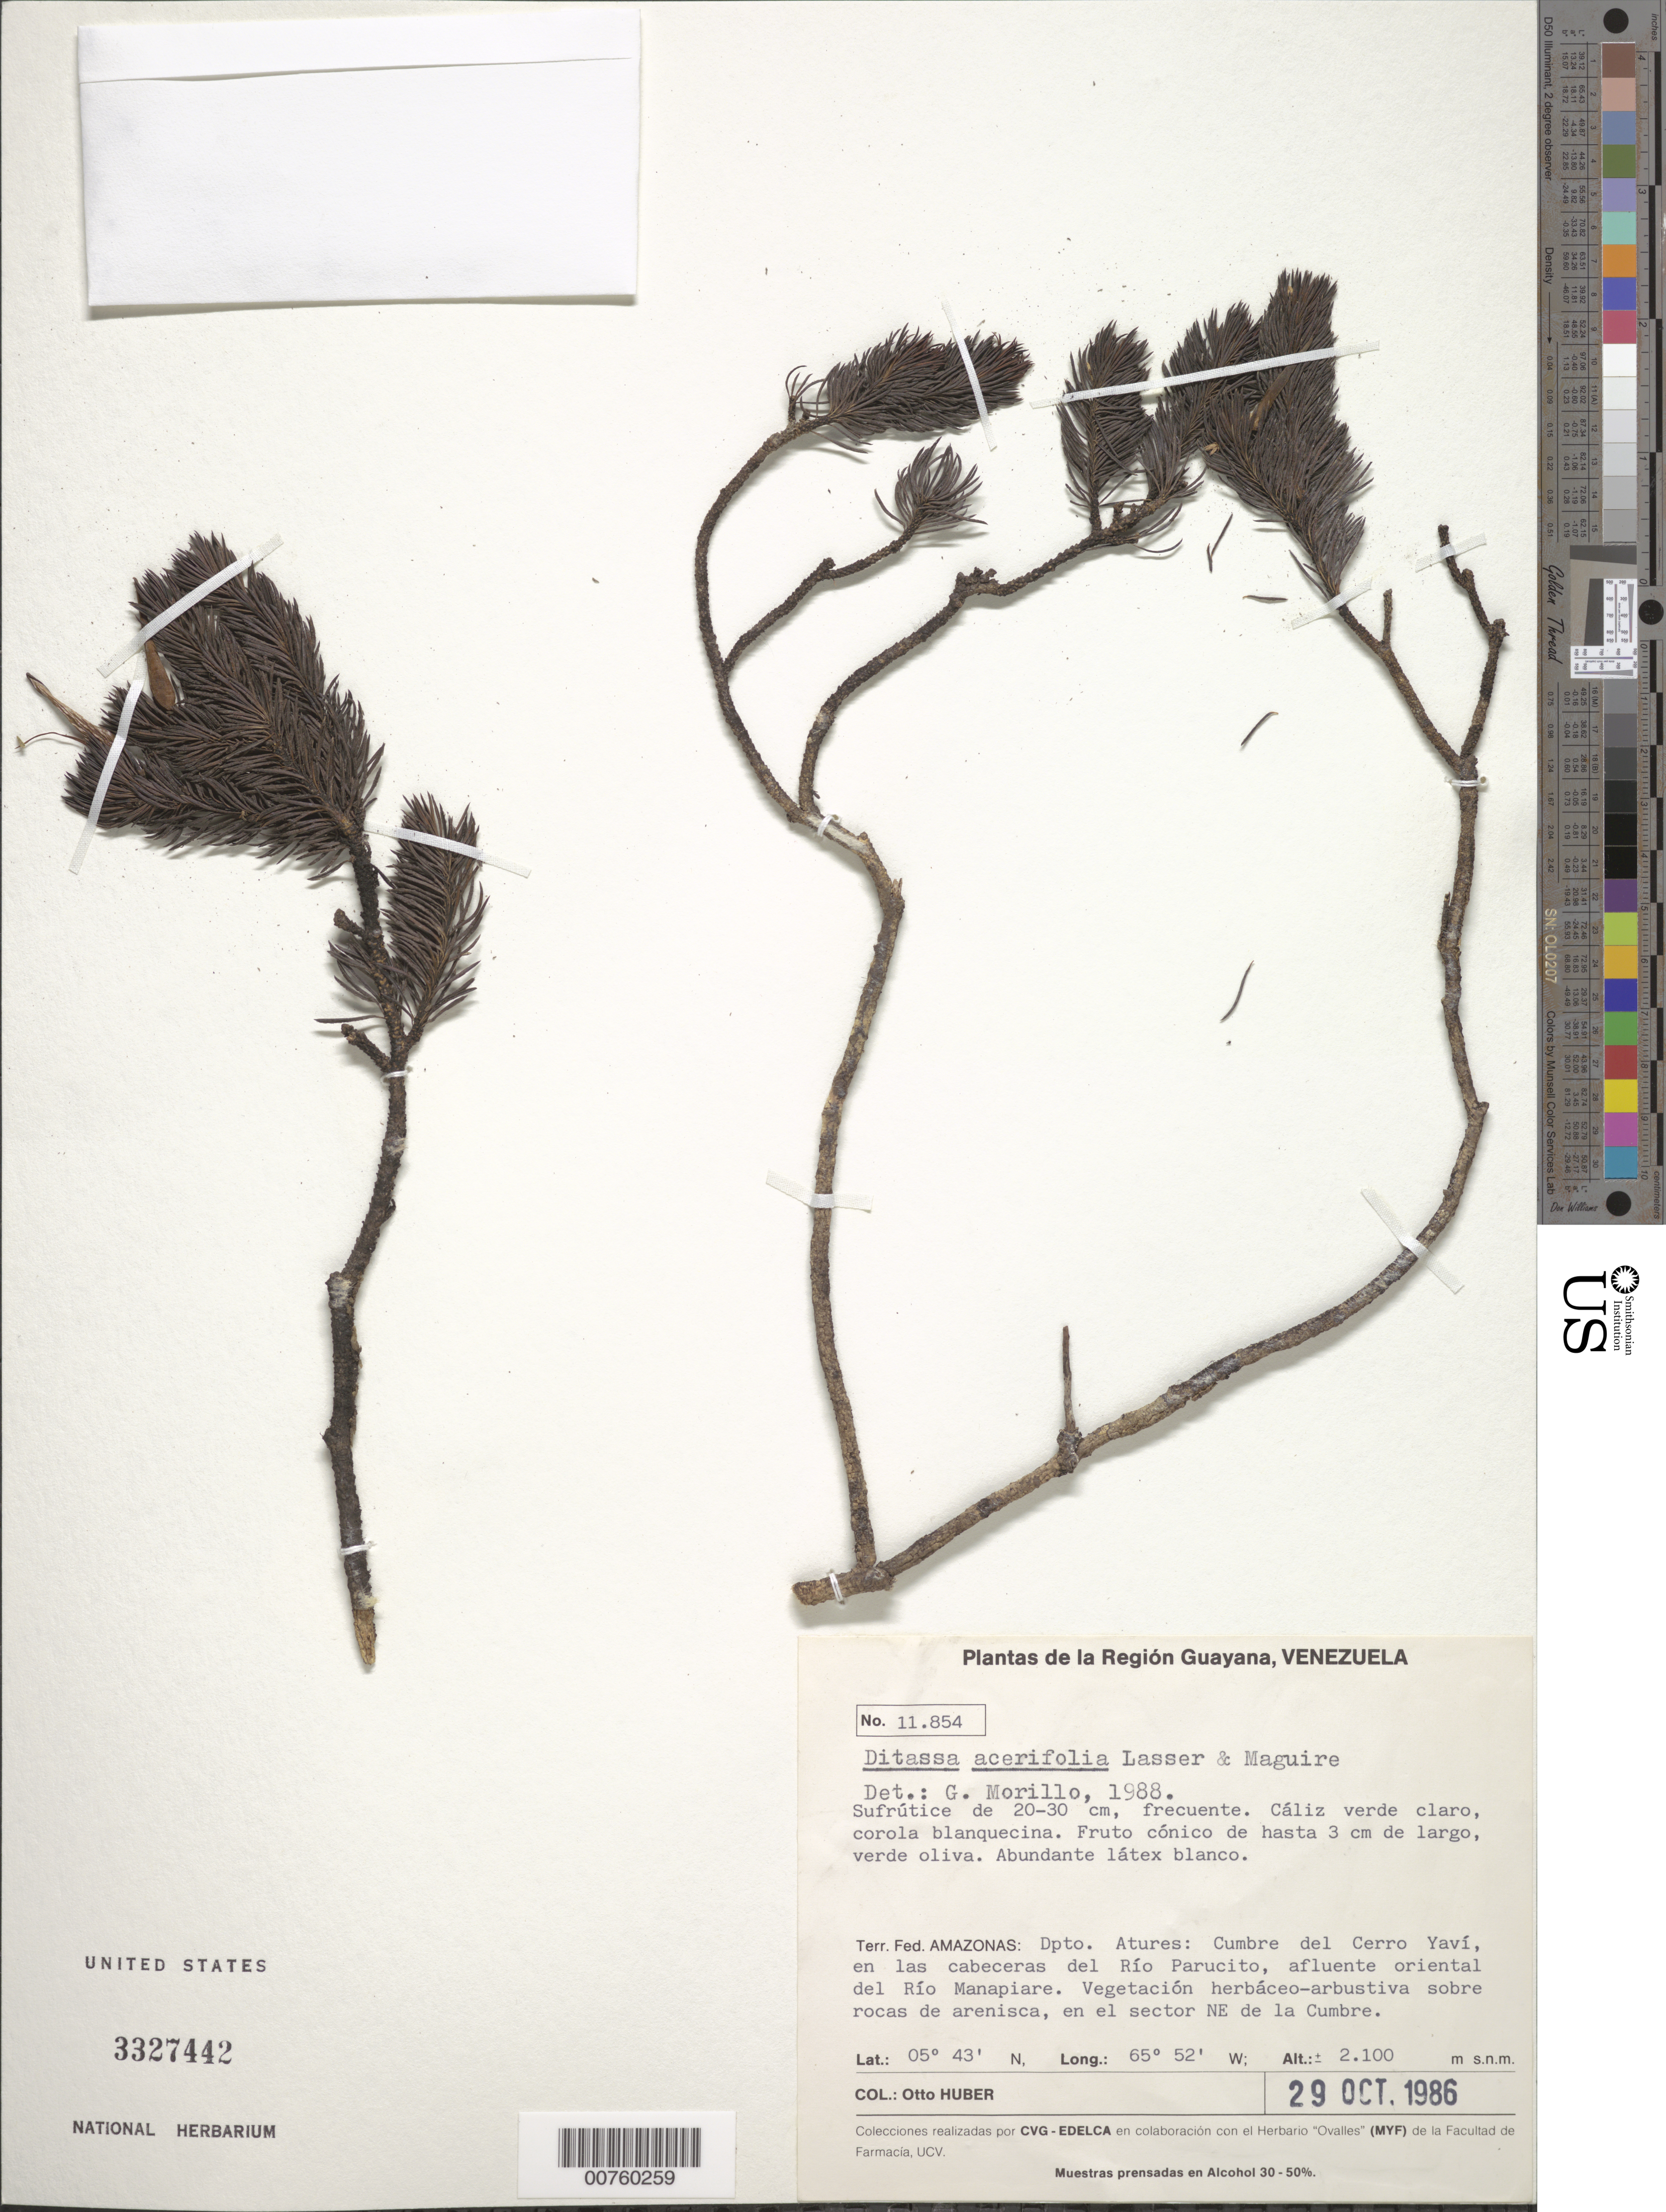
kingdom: Plantae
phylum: Tracheophyta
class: Magnoliopsida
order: Gentianales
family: Apocynaceae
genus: Ditassa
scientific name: Ditassa acerifolia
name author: Lasser & Maguire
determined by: Morillo, G. N.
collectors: O. Huber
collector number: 11854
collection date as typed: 29-Oct-86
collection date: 1986-10-29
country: Venezuela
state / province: Amazonas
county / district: Atures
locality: Cerro Yaví, Río Parucito (affl. Río Manapiare)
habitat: Vegetación herbaceo-arbustiva sobre rocas de arensica, no floreciendo en esta epoca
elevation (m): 2100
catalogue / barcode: US 3327442